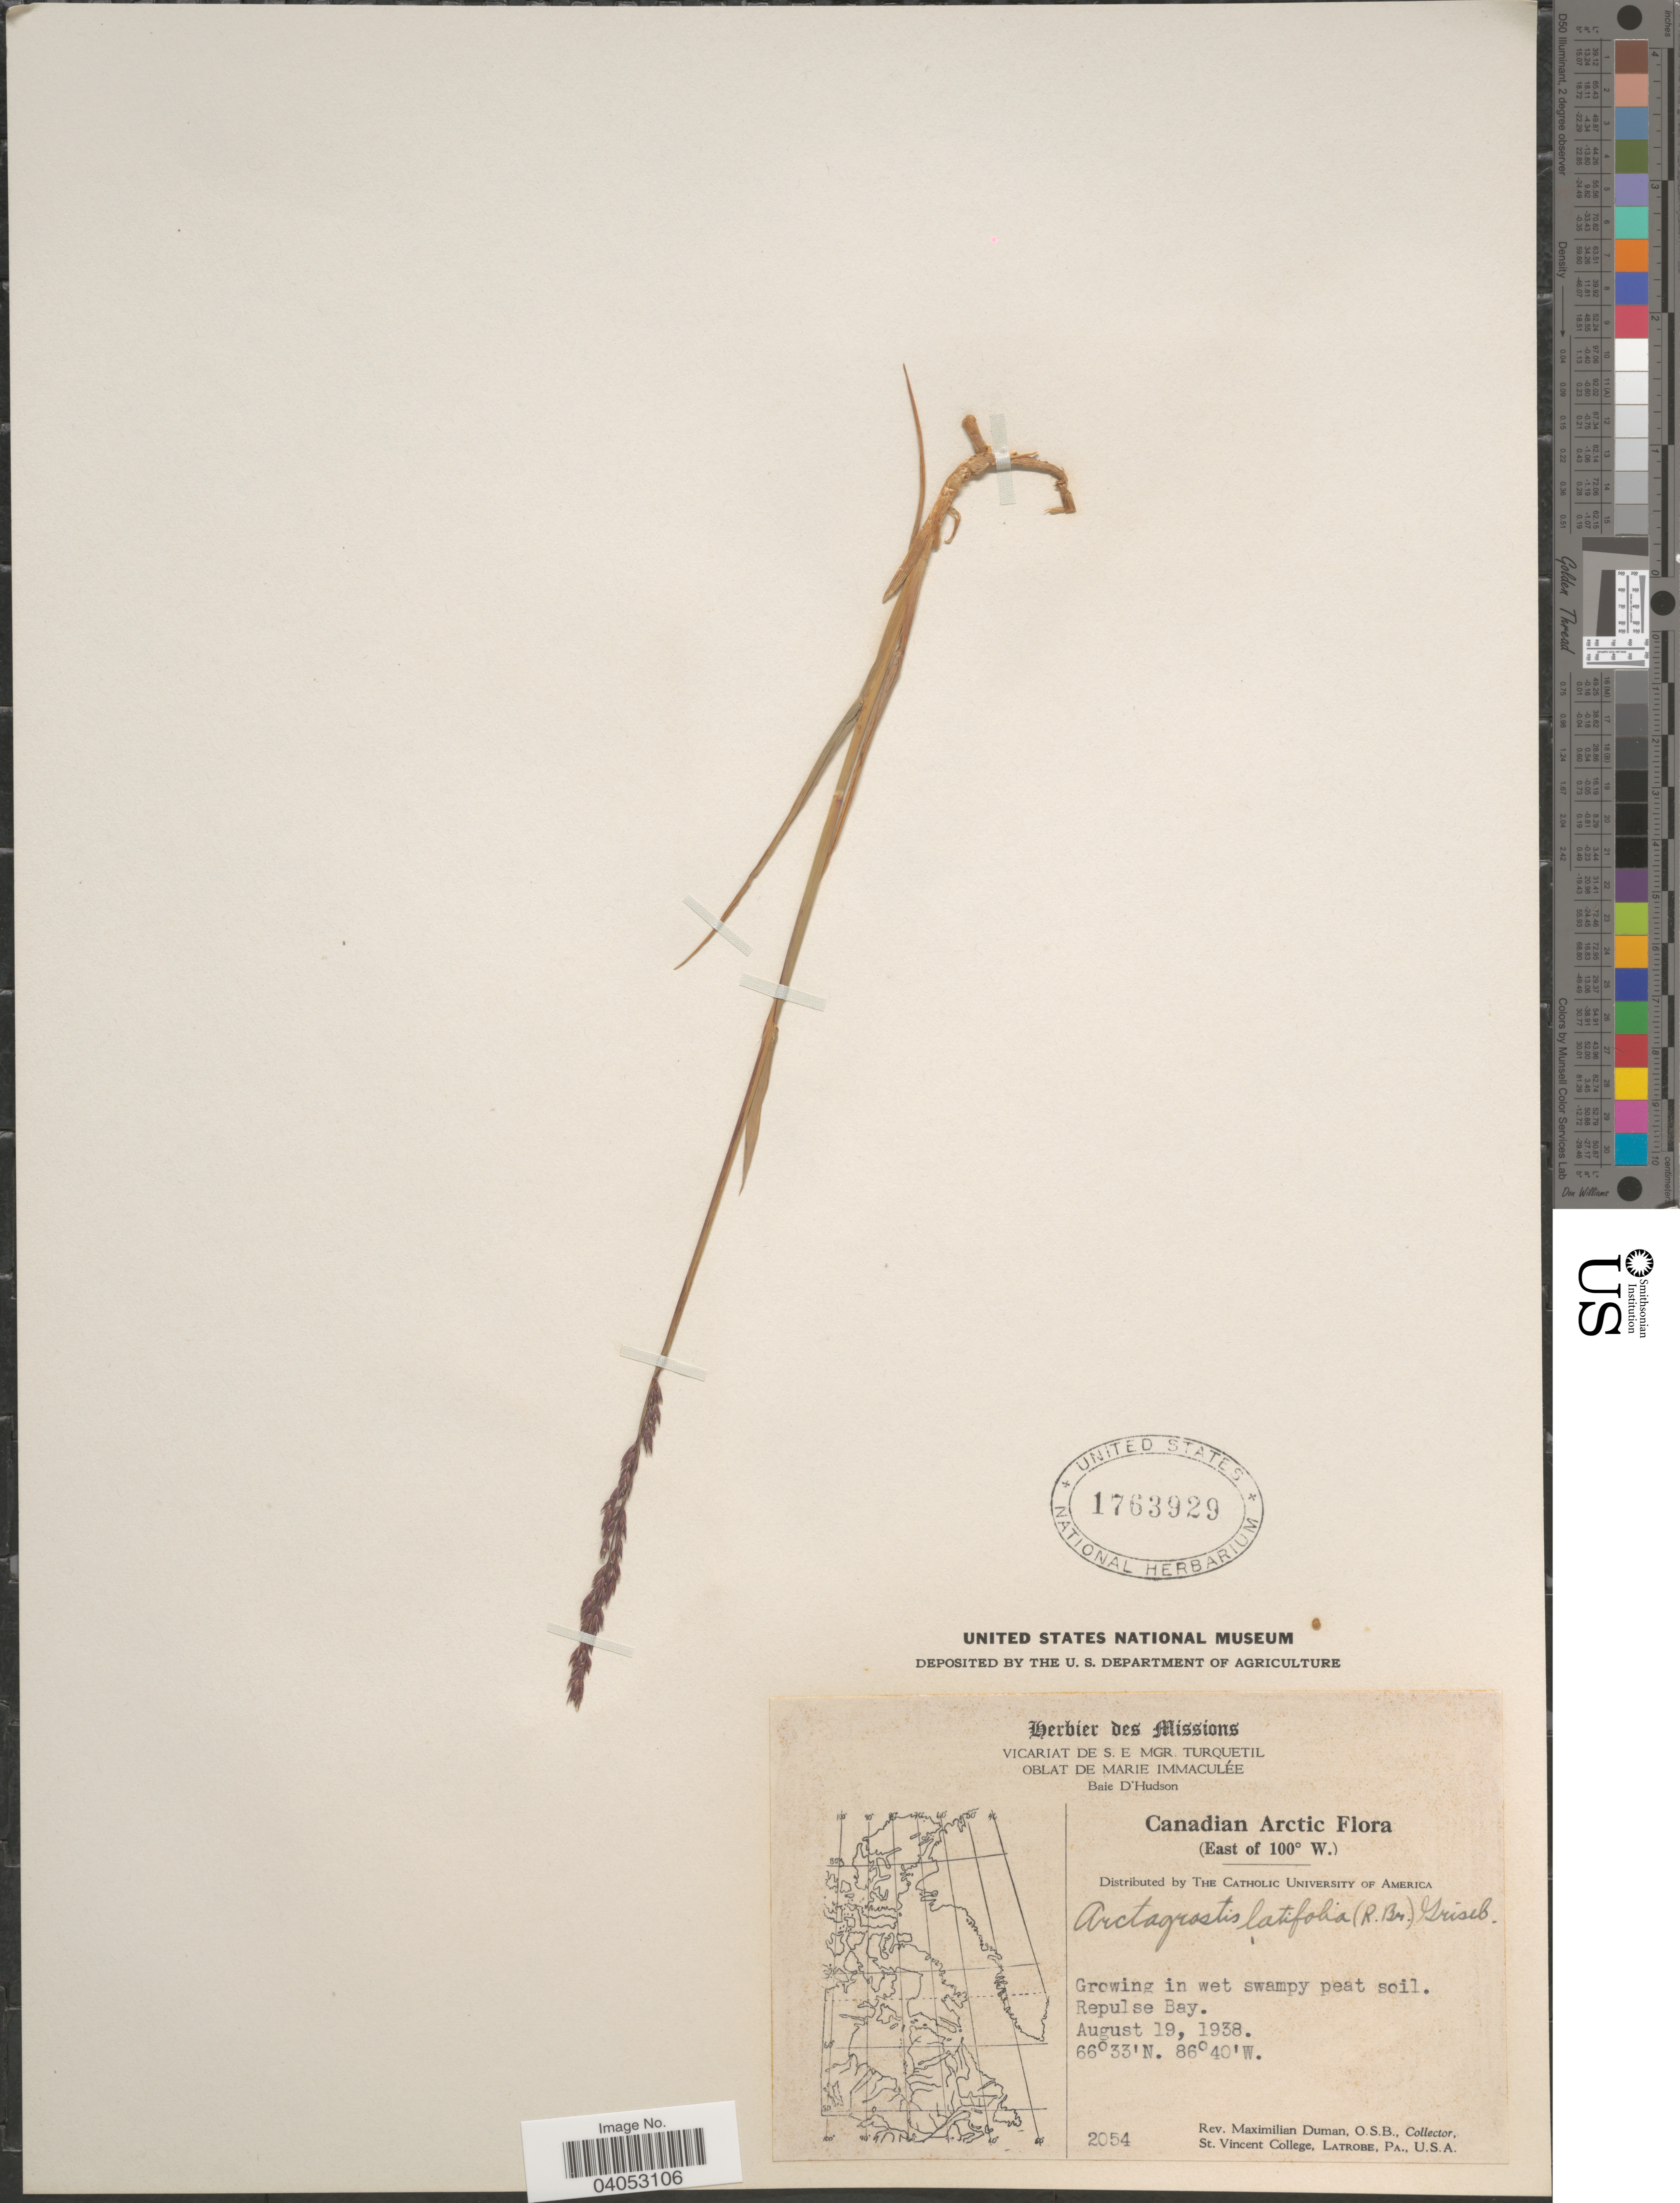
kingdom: Plantae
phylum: Tracheophyta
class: Liliopsida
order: Poales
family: Poaceae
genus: Arctagrostis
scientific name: Arctagrostis latifolia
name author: (R. Br.) Griseb.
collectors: M. Duman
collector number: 2054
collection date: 1938-08-19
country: Canada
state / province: Nunavut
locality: Canadian Arctic (East of 100º W.). Repulse Bay.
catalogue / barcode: US 1763929